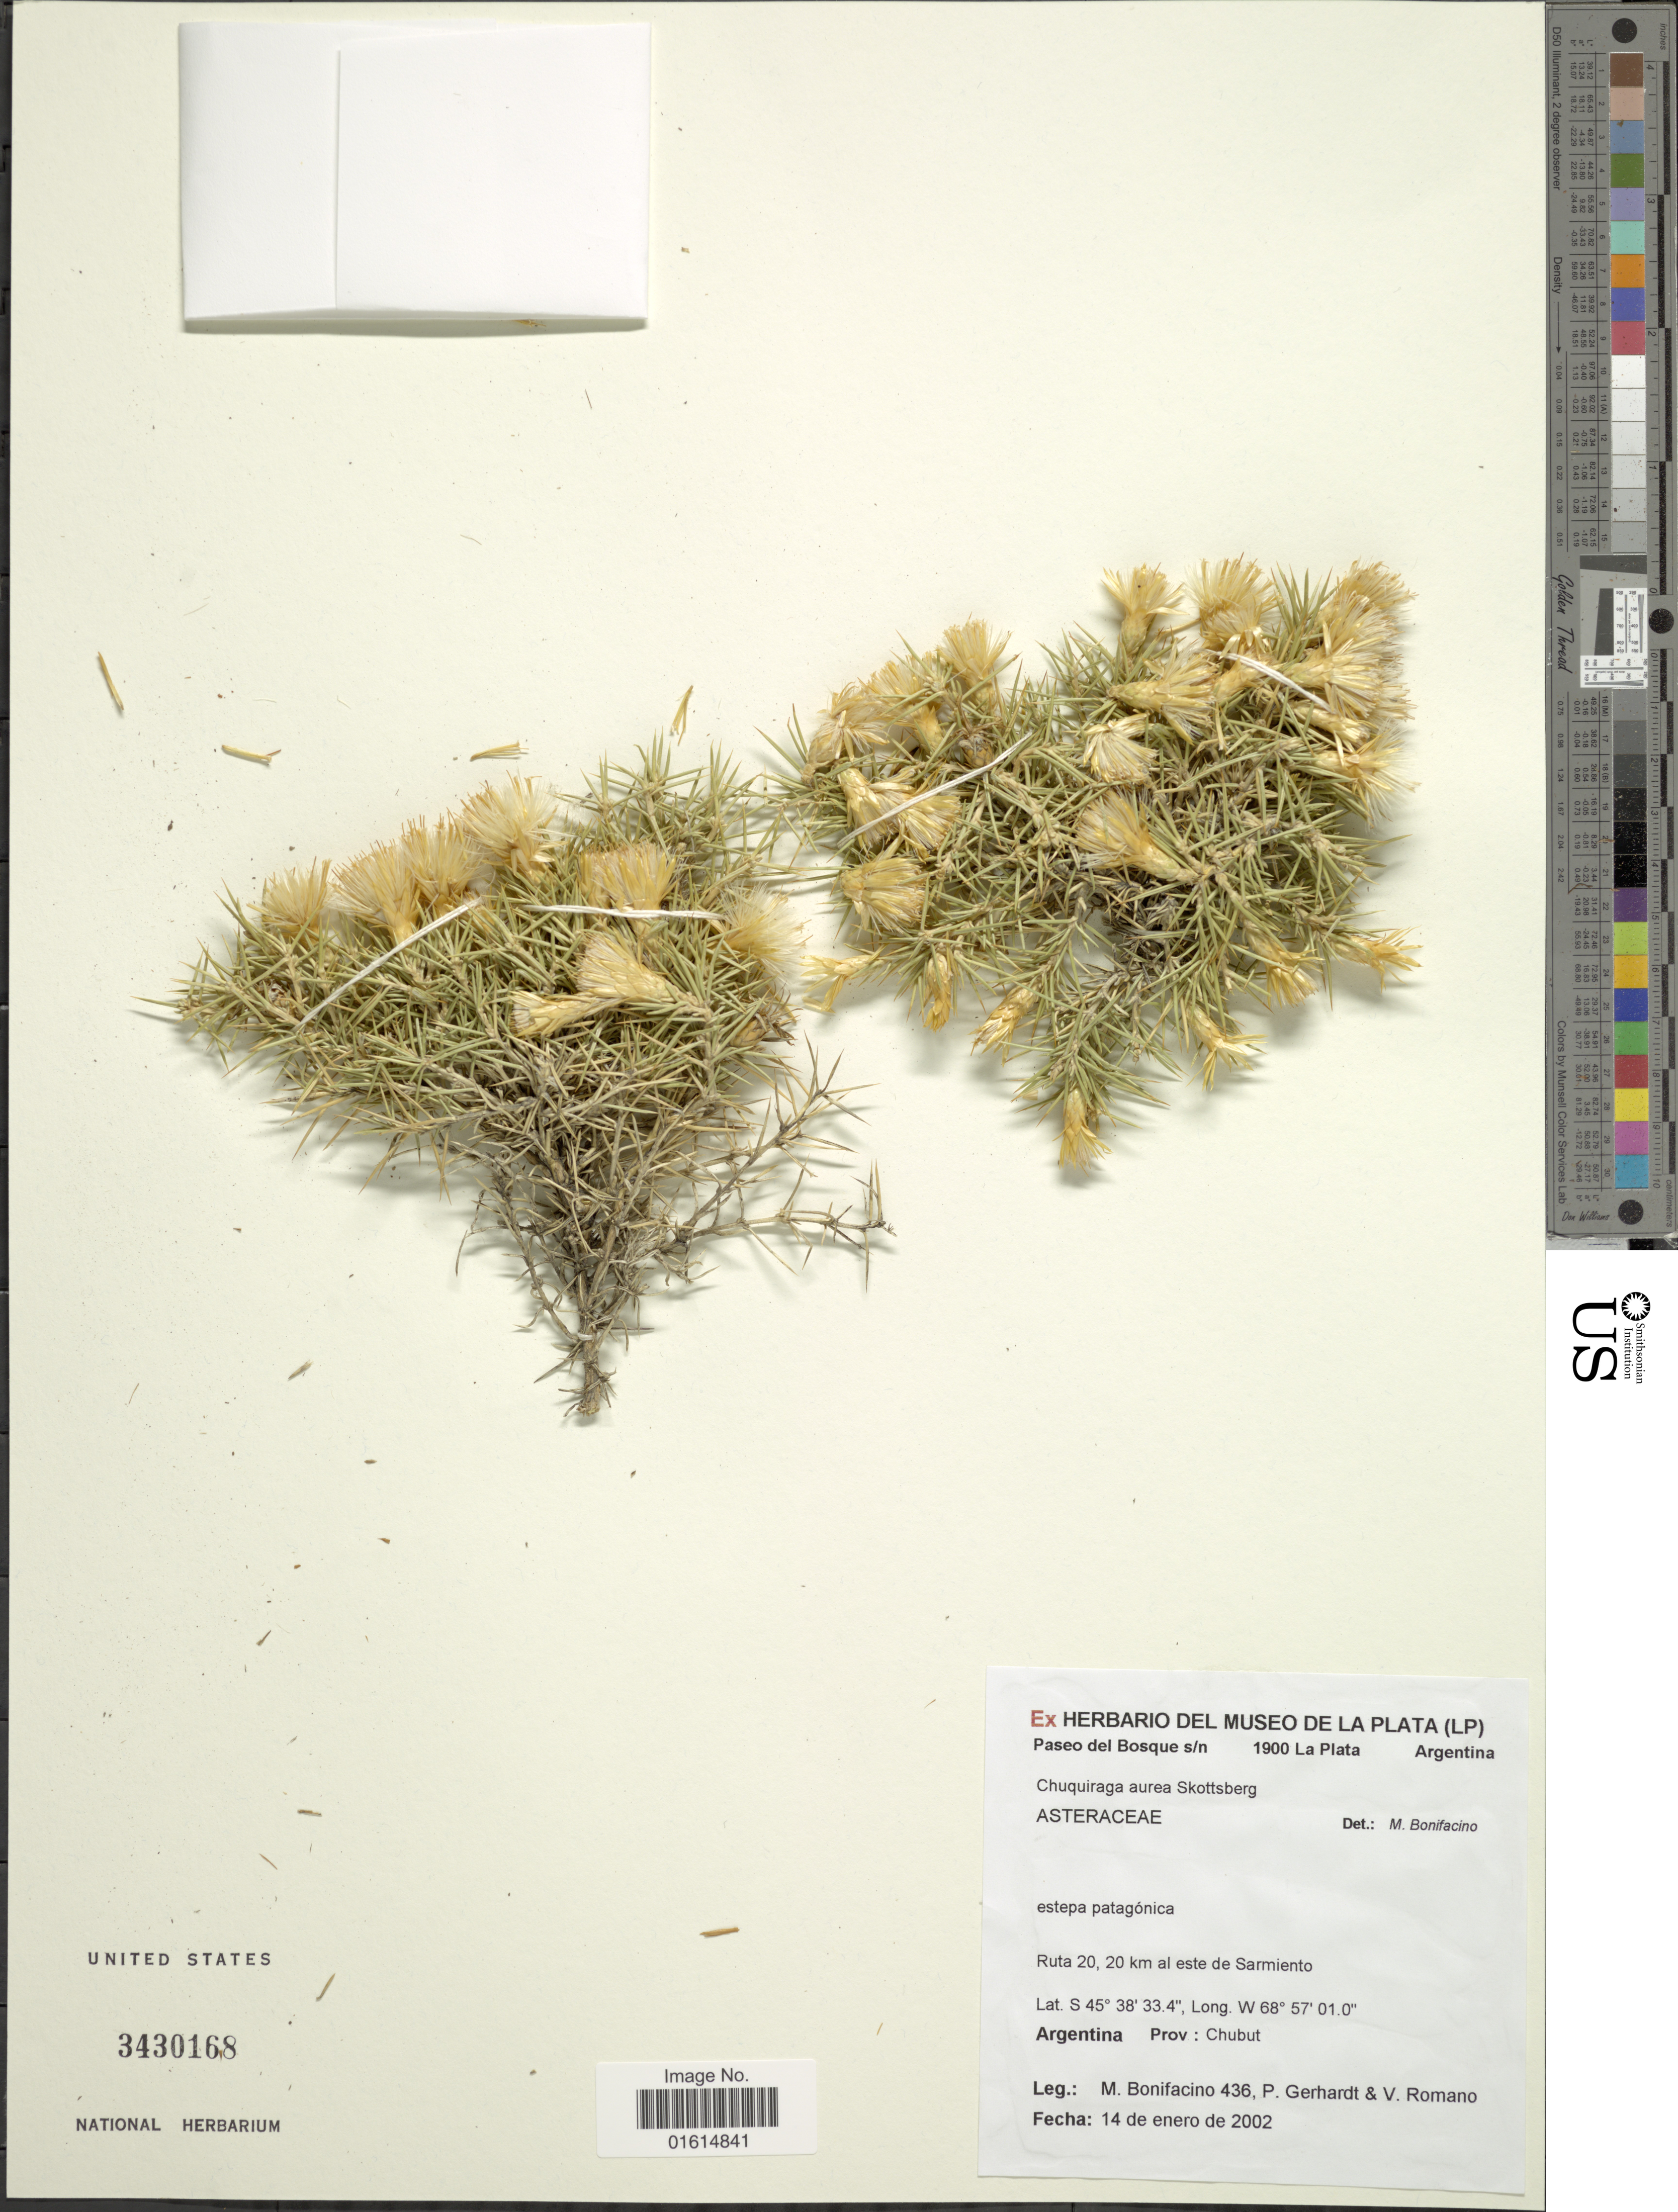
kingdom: Plantae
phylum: Tracheophyta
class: Magnoliopsida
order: Asterales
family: Asteraceae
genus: Chuquiraga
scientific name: Chuquiraga aurea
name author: Skottsb.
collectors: M. Bonifacino, P. Gerhardt & V. Romano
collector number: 0436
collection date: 2002-01-14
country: Argentina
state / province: Chubut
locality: Ruta 20, 20 km al este de Sarmiento, Prov. Chubut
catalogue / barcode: US 3430168